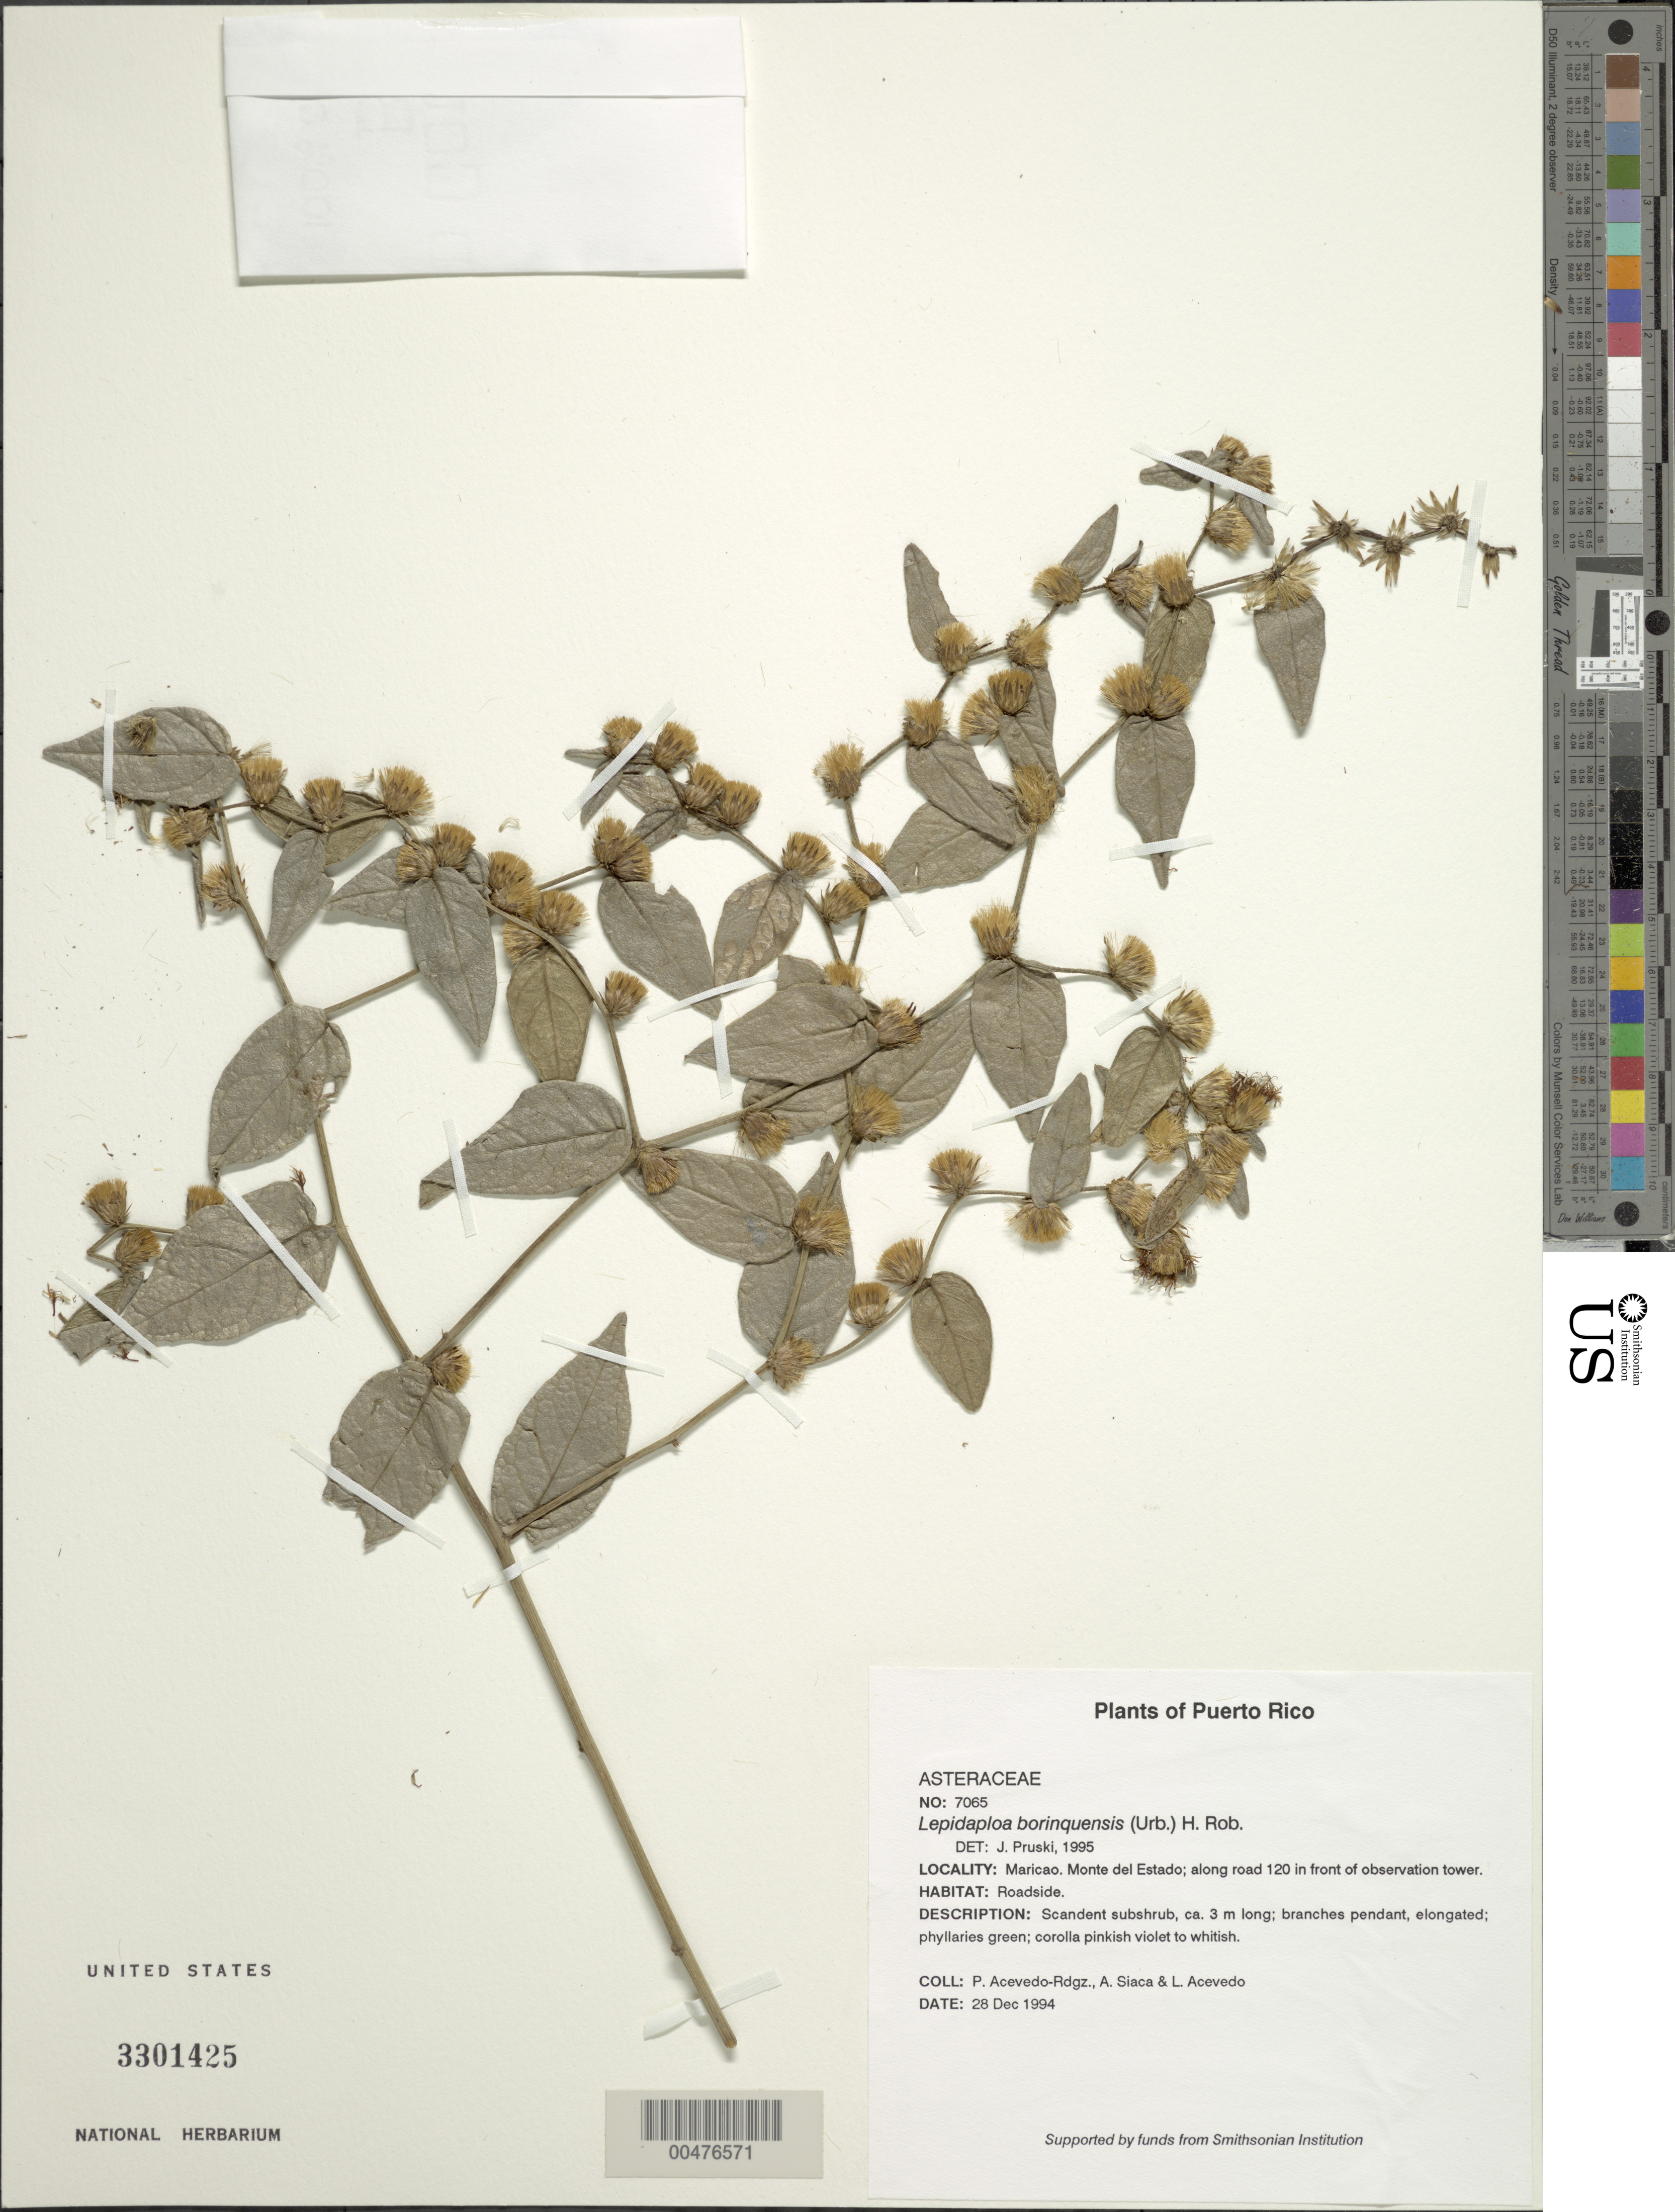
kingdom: Plantae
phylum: Tracheophyta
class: Magnoliopsida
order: Asterales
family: Asteraceae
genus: Lepidaploa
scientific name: Lepidaploa borinquensis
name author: (Urb.) H. Rob.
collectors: P. Acevedo-Rodr., A. Siaca & L. Acevedo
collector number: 7065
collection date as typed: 28 Dec 1994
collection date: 1994-12-28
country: Puerto Rico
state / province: Maricao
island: Puerto Rico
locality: Maricao. Monte del Estado; along road 120 in front of observation tower.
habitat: Roadside.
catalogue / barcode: US 3301425